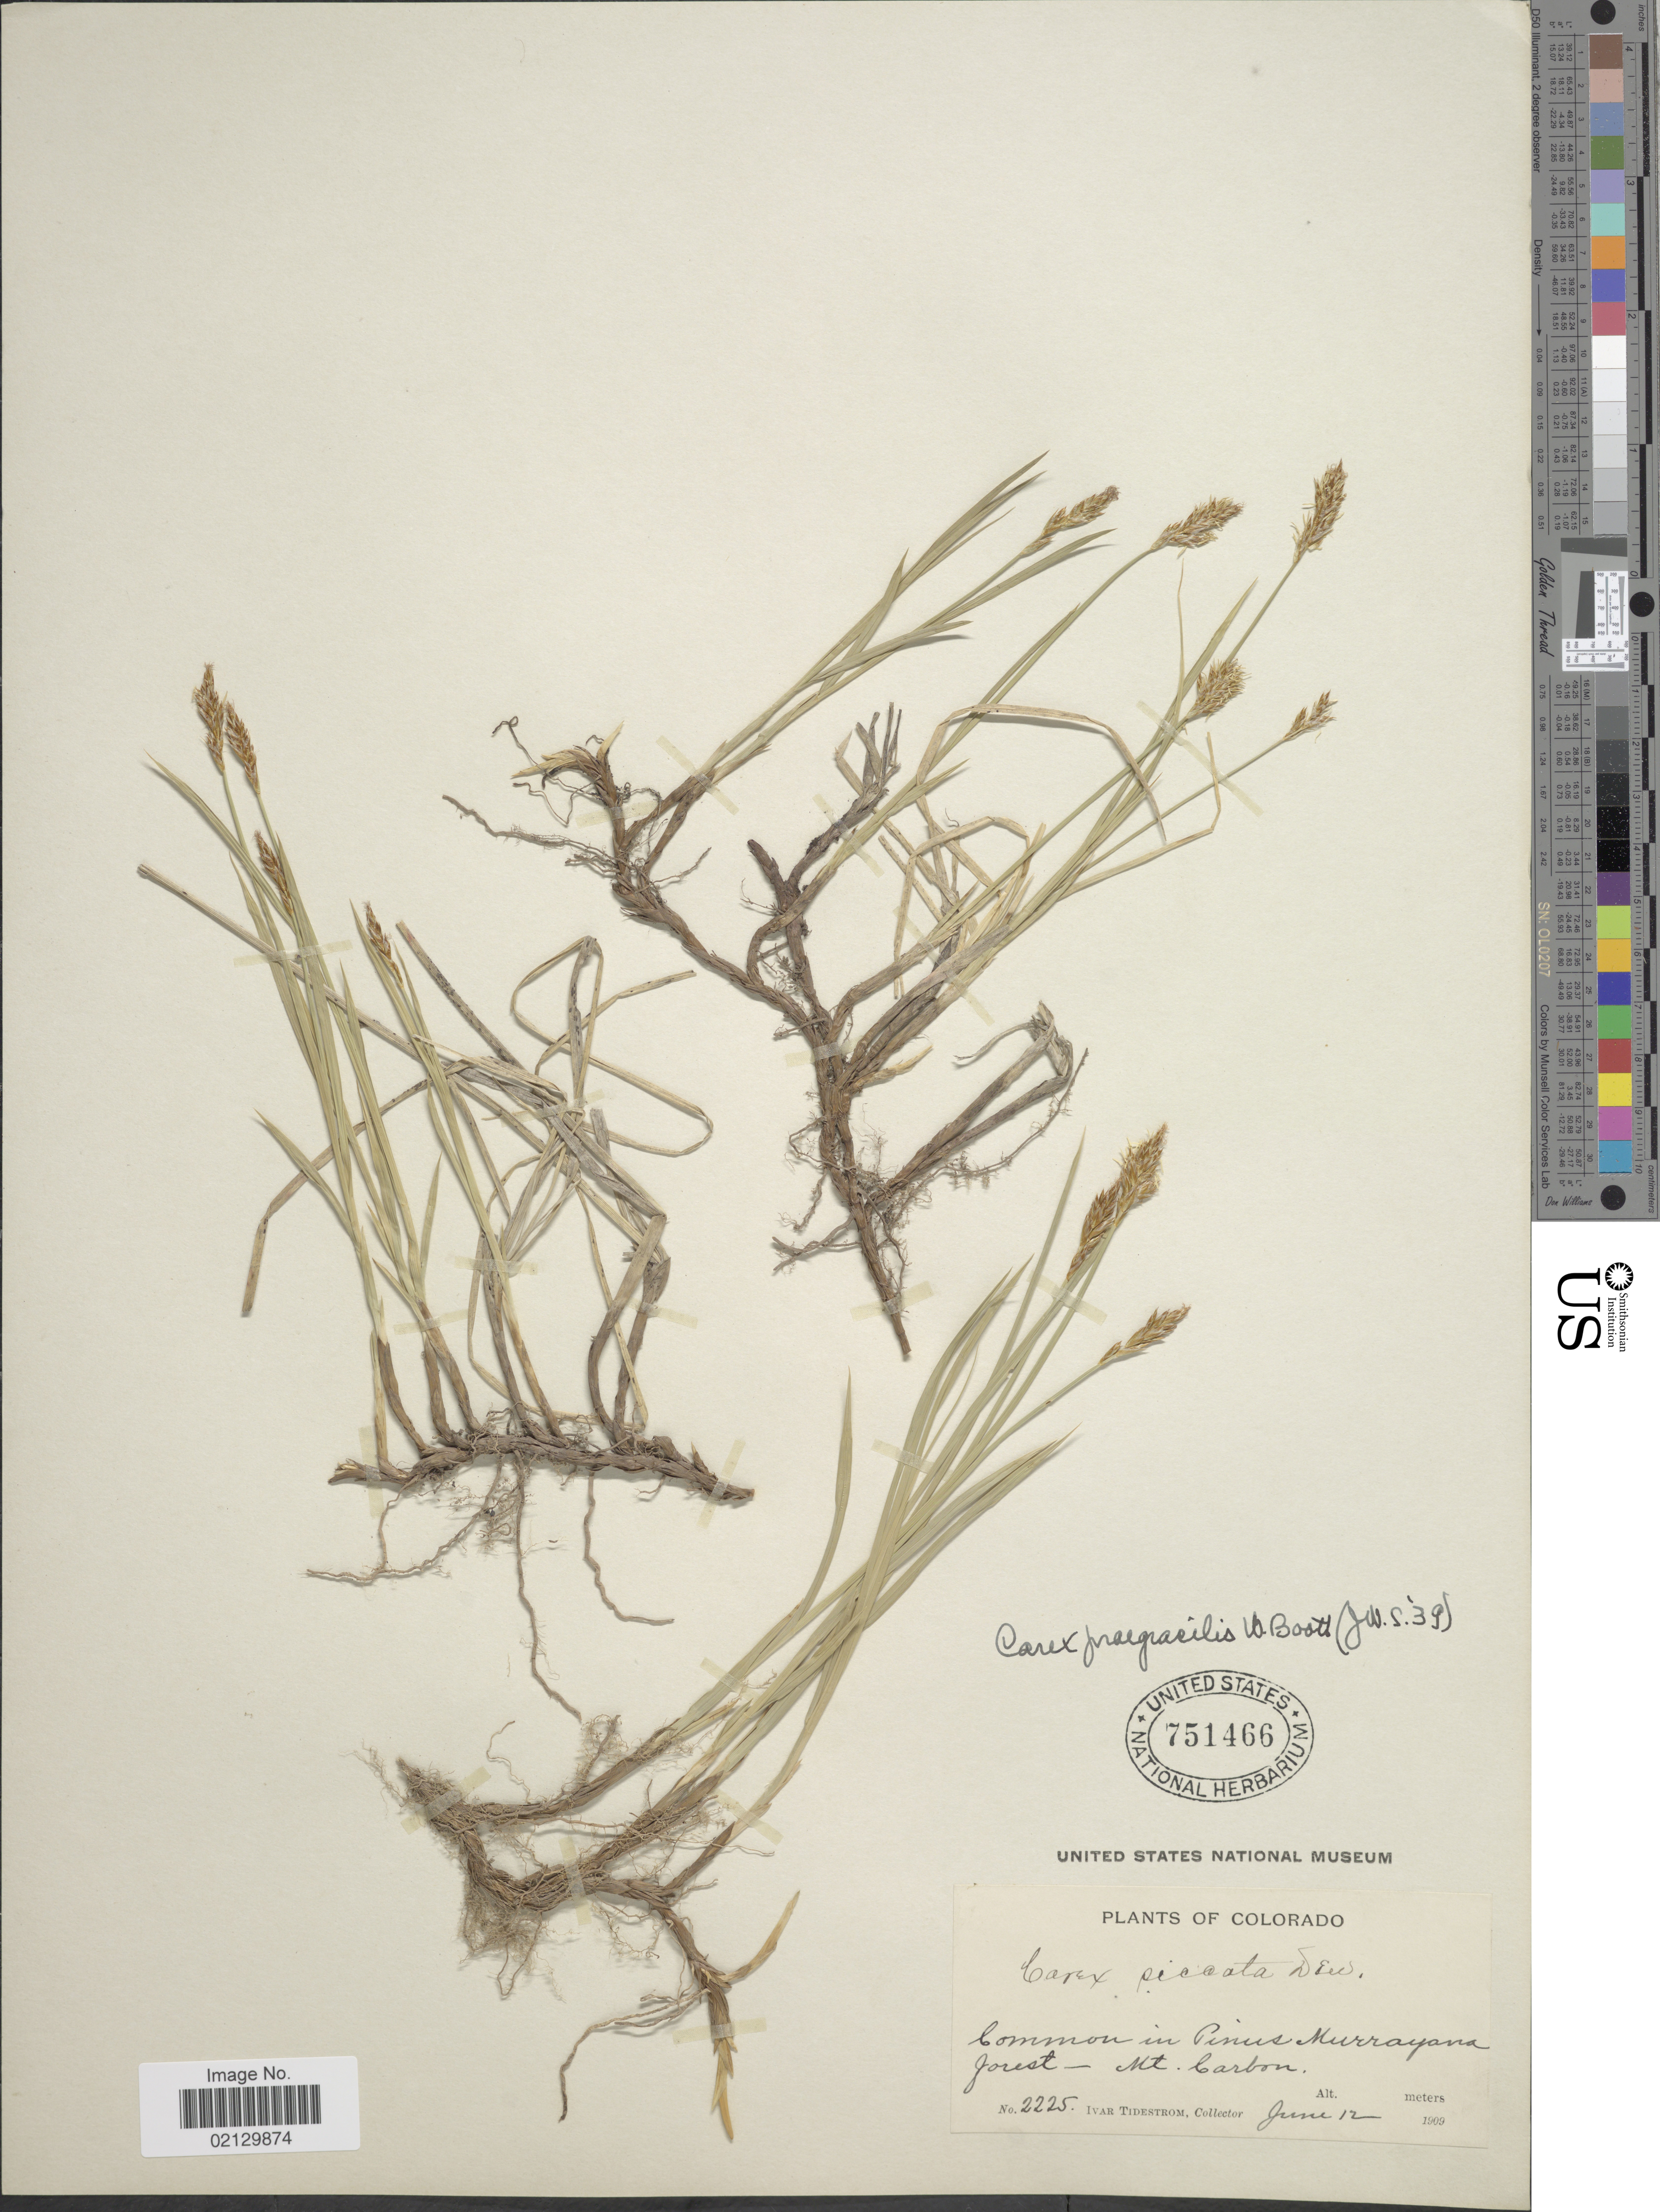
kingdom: Plantae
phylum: Tracheophyta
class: Liliopsida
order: Poales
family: Cyperaceae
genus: Carex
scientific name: Carex praegracilis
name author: W. Boott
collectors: I. F. Tidestrom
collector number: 2225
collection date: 1909-06-12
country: United States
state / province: Colorado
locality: In Pinus Murrayana Forest- Mt. Carbon.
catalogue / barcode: US 751466